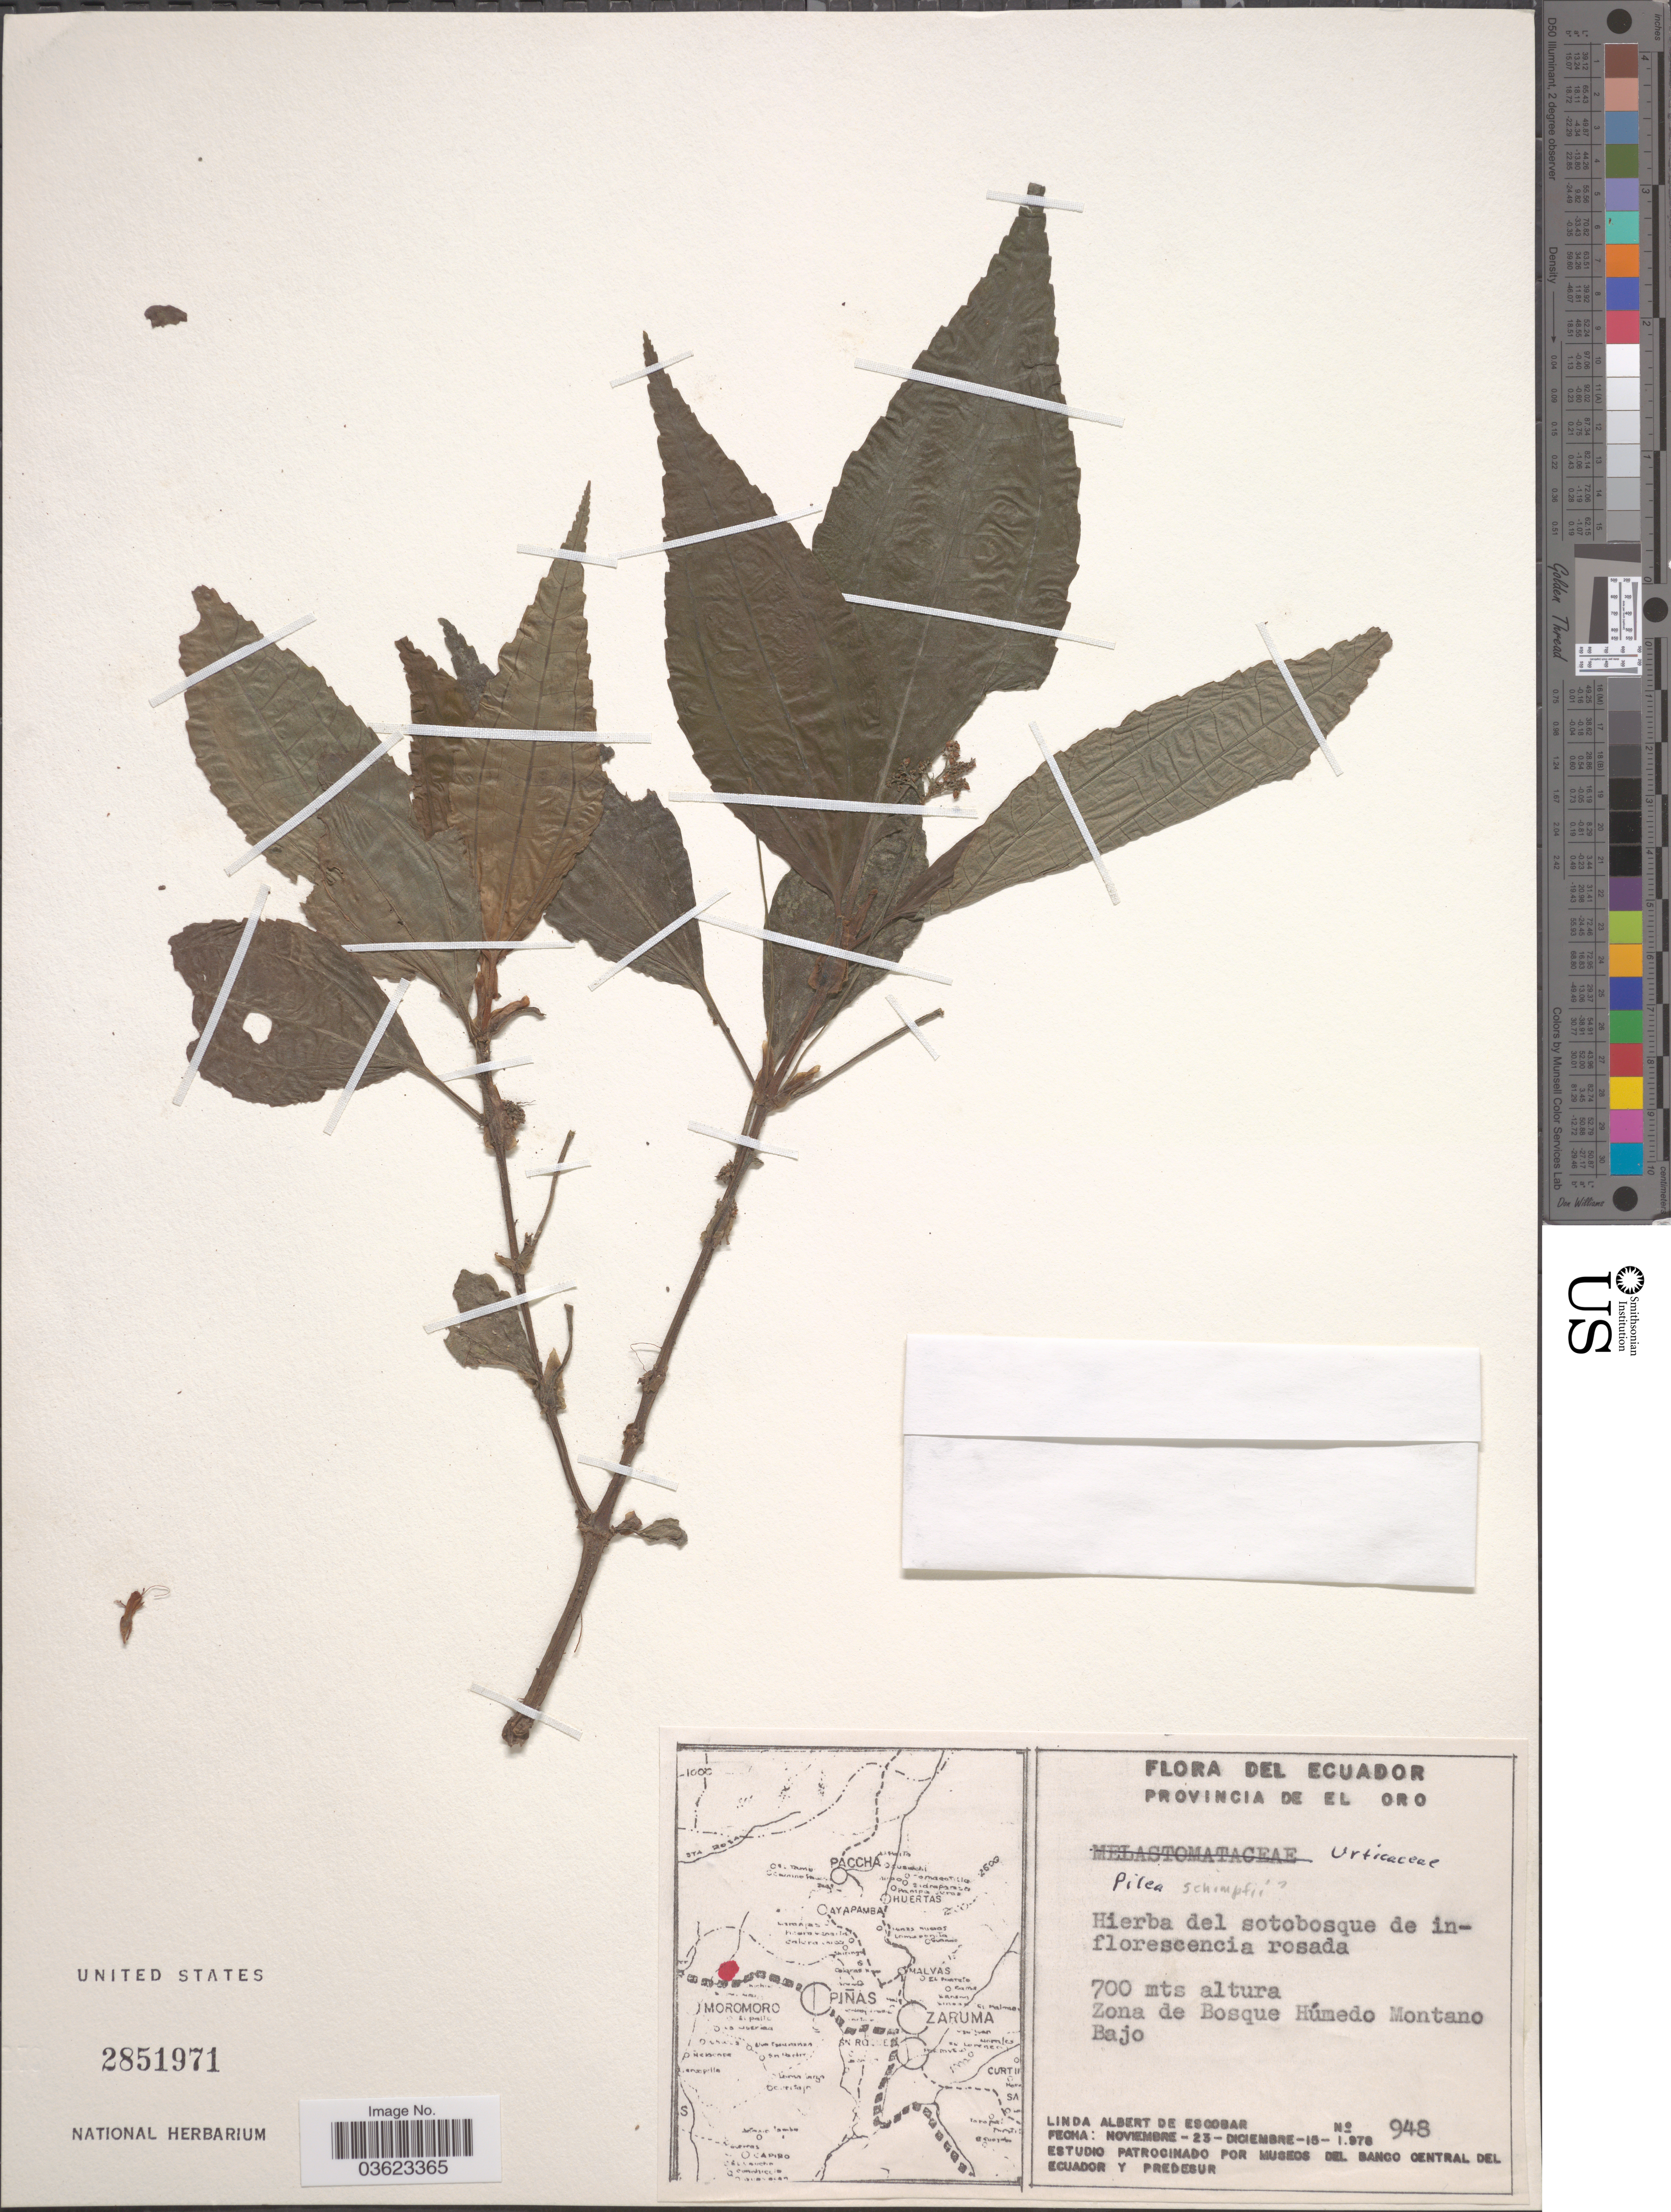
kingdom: Plantae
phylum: Tracheophyta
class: Magnoliopsida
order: Rosales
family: Urticaceae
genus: Pilea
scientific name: Pilea schimpffii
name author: Diels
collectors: L. K. de Escobar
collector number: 948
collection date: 1978-11-23/1978-12-15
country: Ecuador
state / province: El Oro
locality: Zona de Bosque Húmedo Montano Bajo. Estudio Patrocinado por Museos del Banco Central del Ecuador y Predesur.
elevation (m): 700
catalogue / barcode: US 2851971